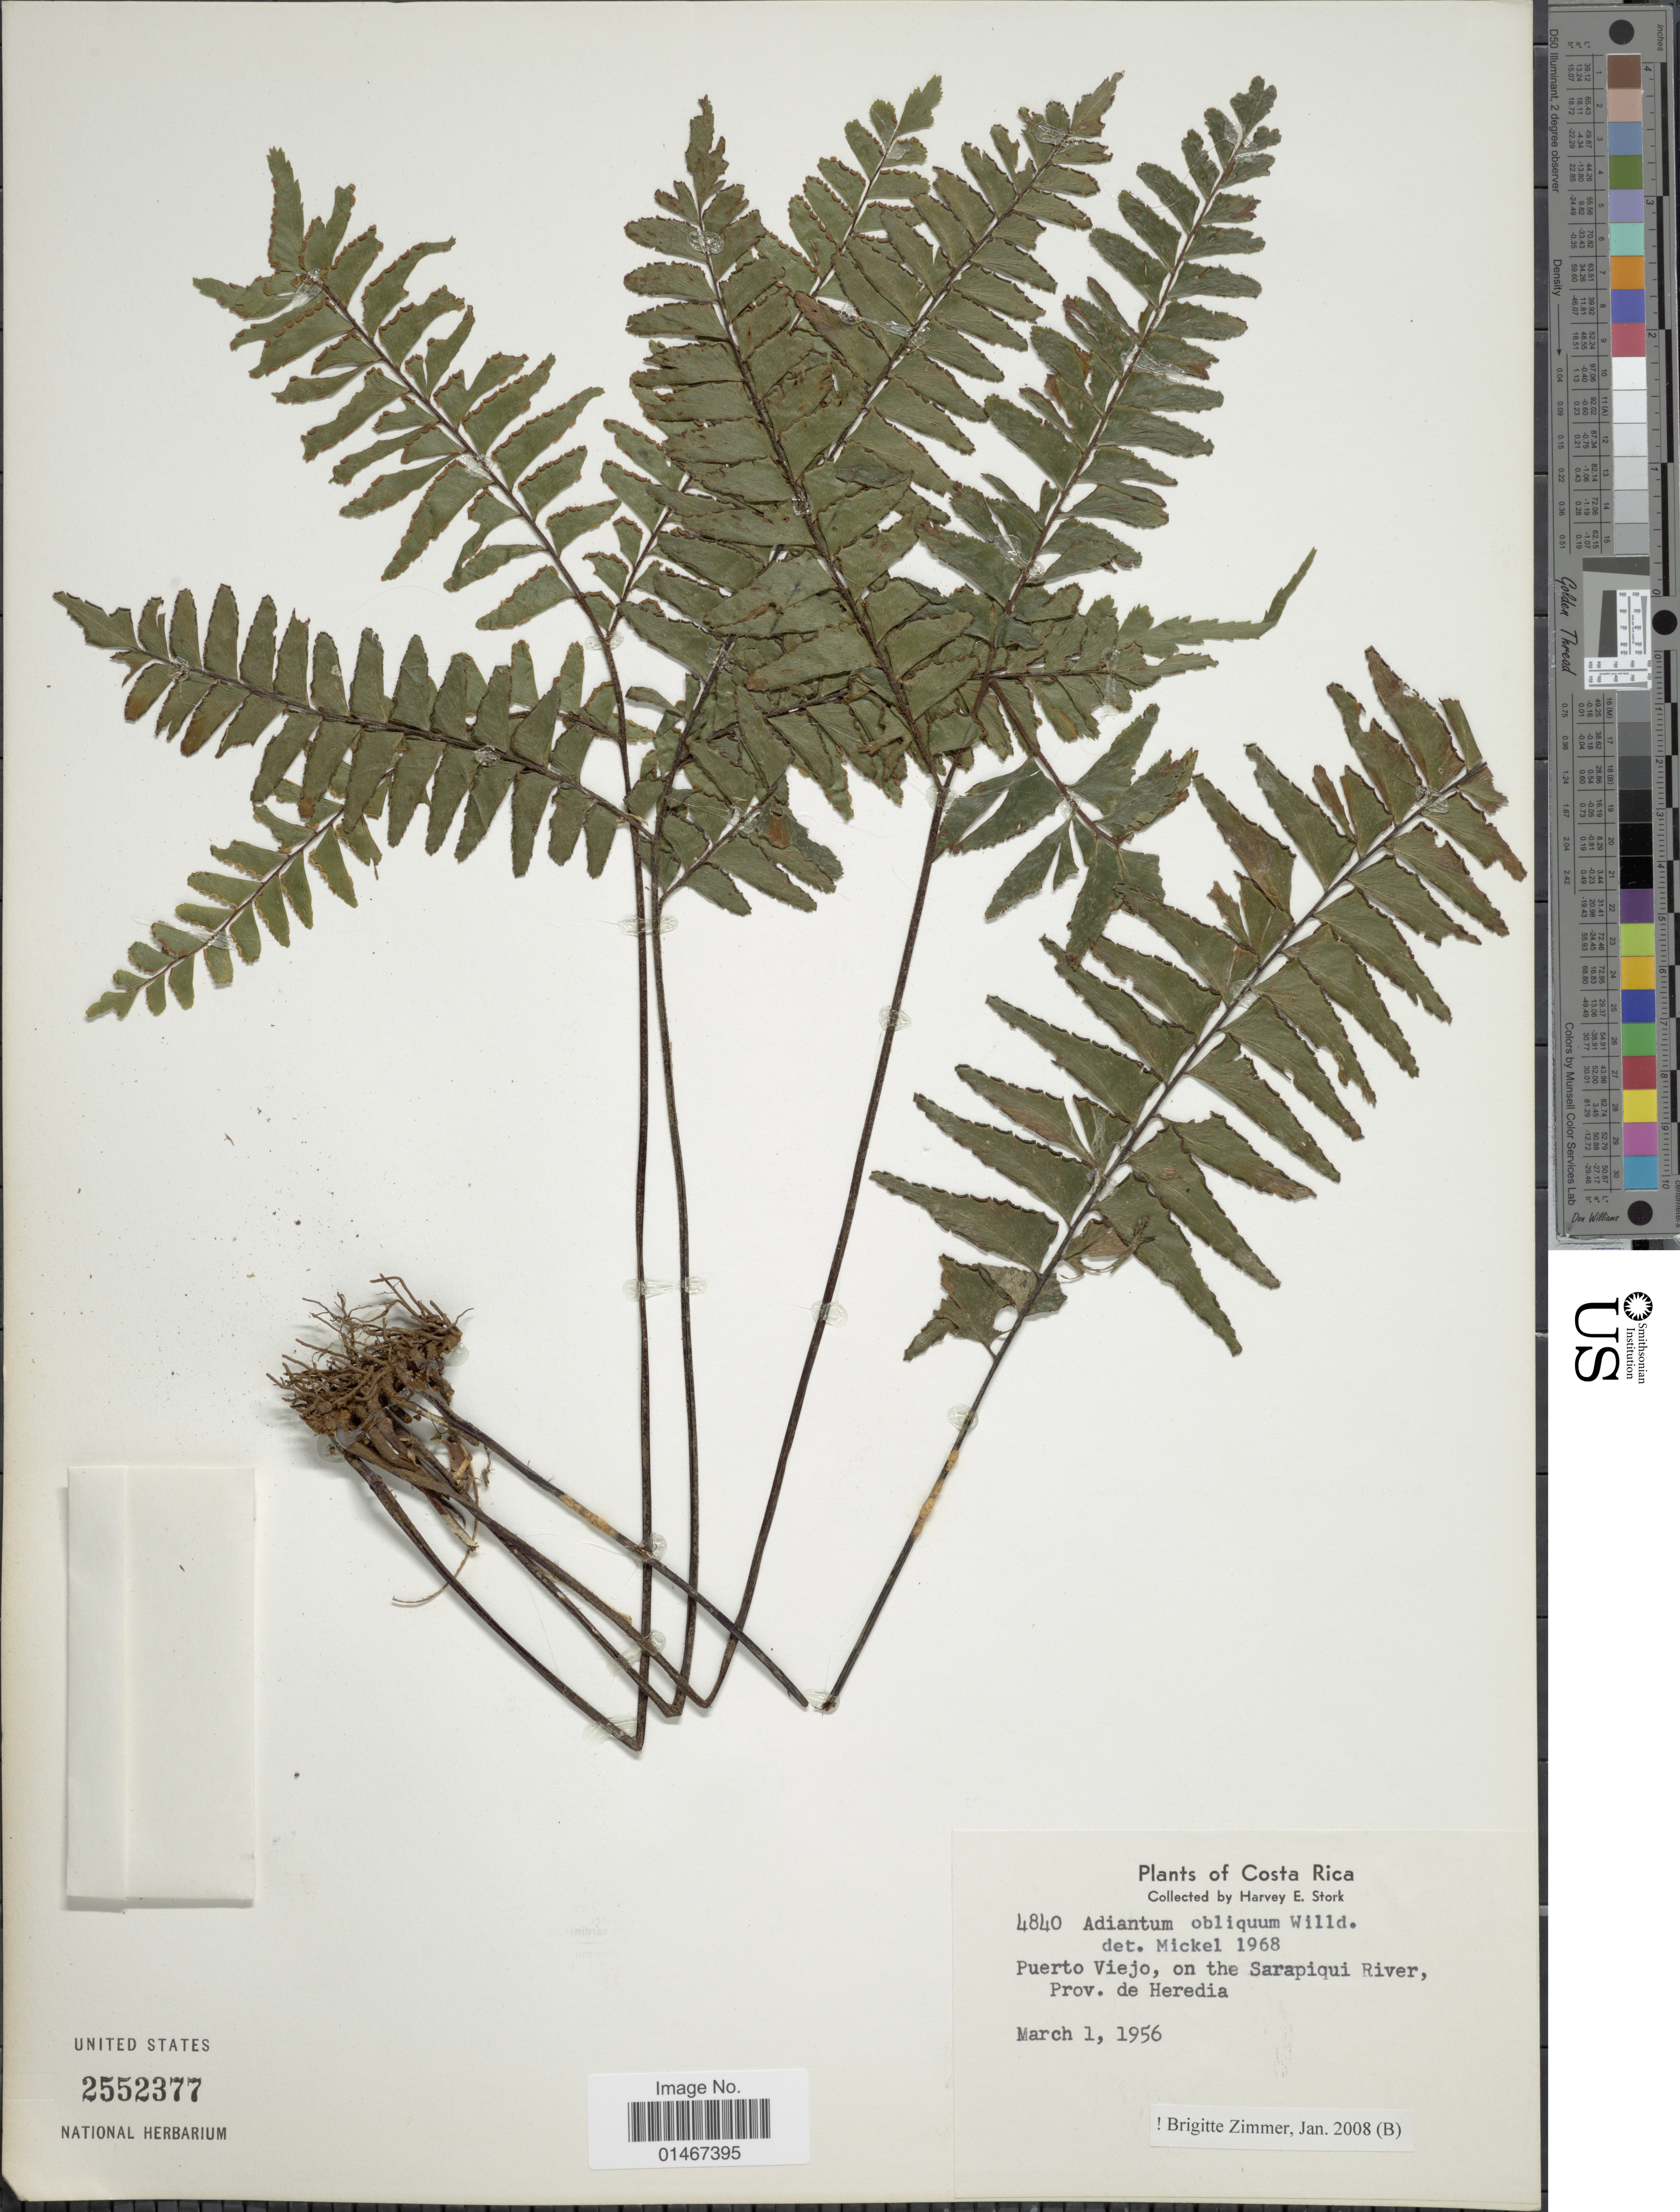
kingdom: Plantae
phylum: Tracheophyta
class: Polypodiopsida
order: Polypodiales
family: Pteridaceae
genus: Adiantum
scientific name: Adiantum obliquum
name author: Willd.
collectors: H. E. Stork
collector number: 4840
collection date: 1956-03-01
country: Costa Rica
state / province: Heredia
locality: Puerto Viejo, on the Sarapiqui River, Prov. de Heredia.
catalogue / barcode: US 2552377